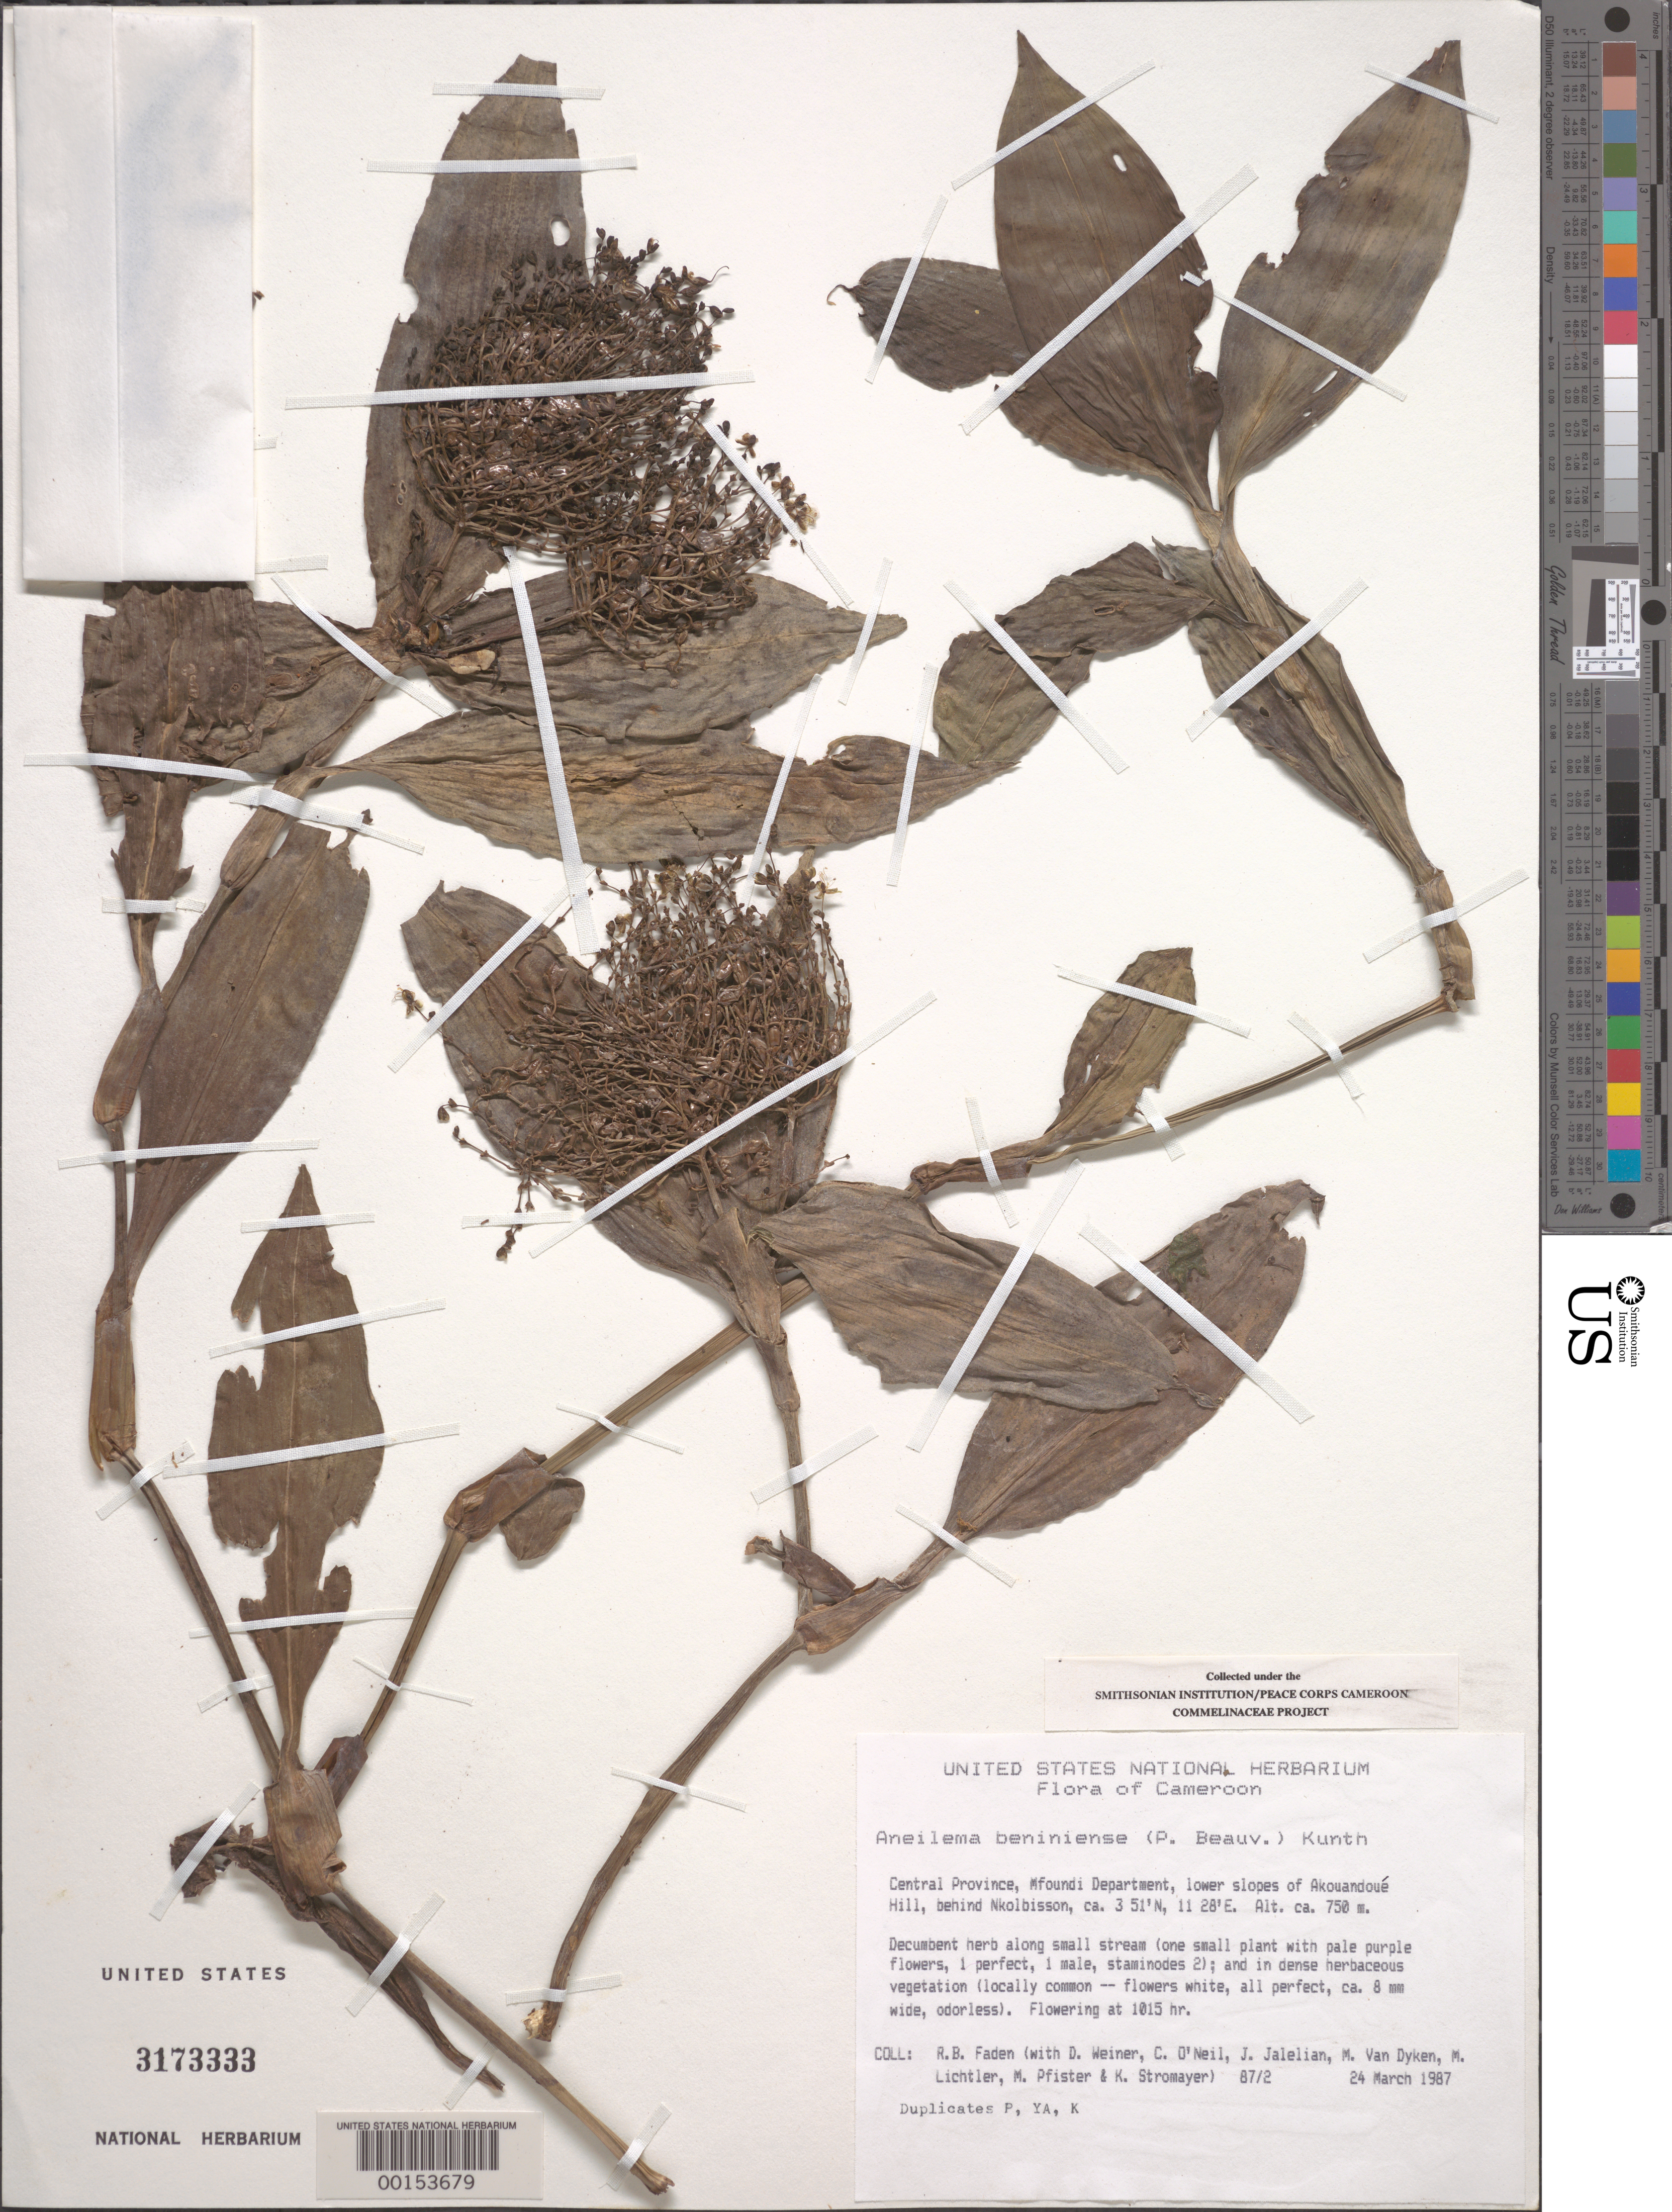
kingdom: Plantae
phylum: Tracheophyta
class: Liliopsida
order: Commelinales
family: Commelinaceae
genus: Aneilema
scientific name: Aneilema beniniense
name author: (P. Beauv.) Kunth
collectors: R. B. Faden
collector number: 87/2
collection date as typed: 24 Mar 1987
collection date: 1987-03-24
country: Cameroon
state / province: Centre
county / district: Mfoundi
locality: Lower slopes of akouandoue hill behind nkolbisson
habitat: Along small stream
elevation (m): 750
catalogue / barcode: US 3173333